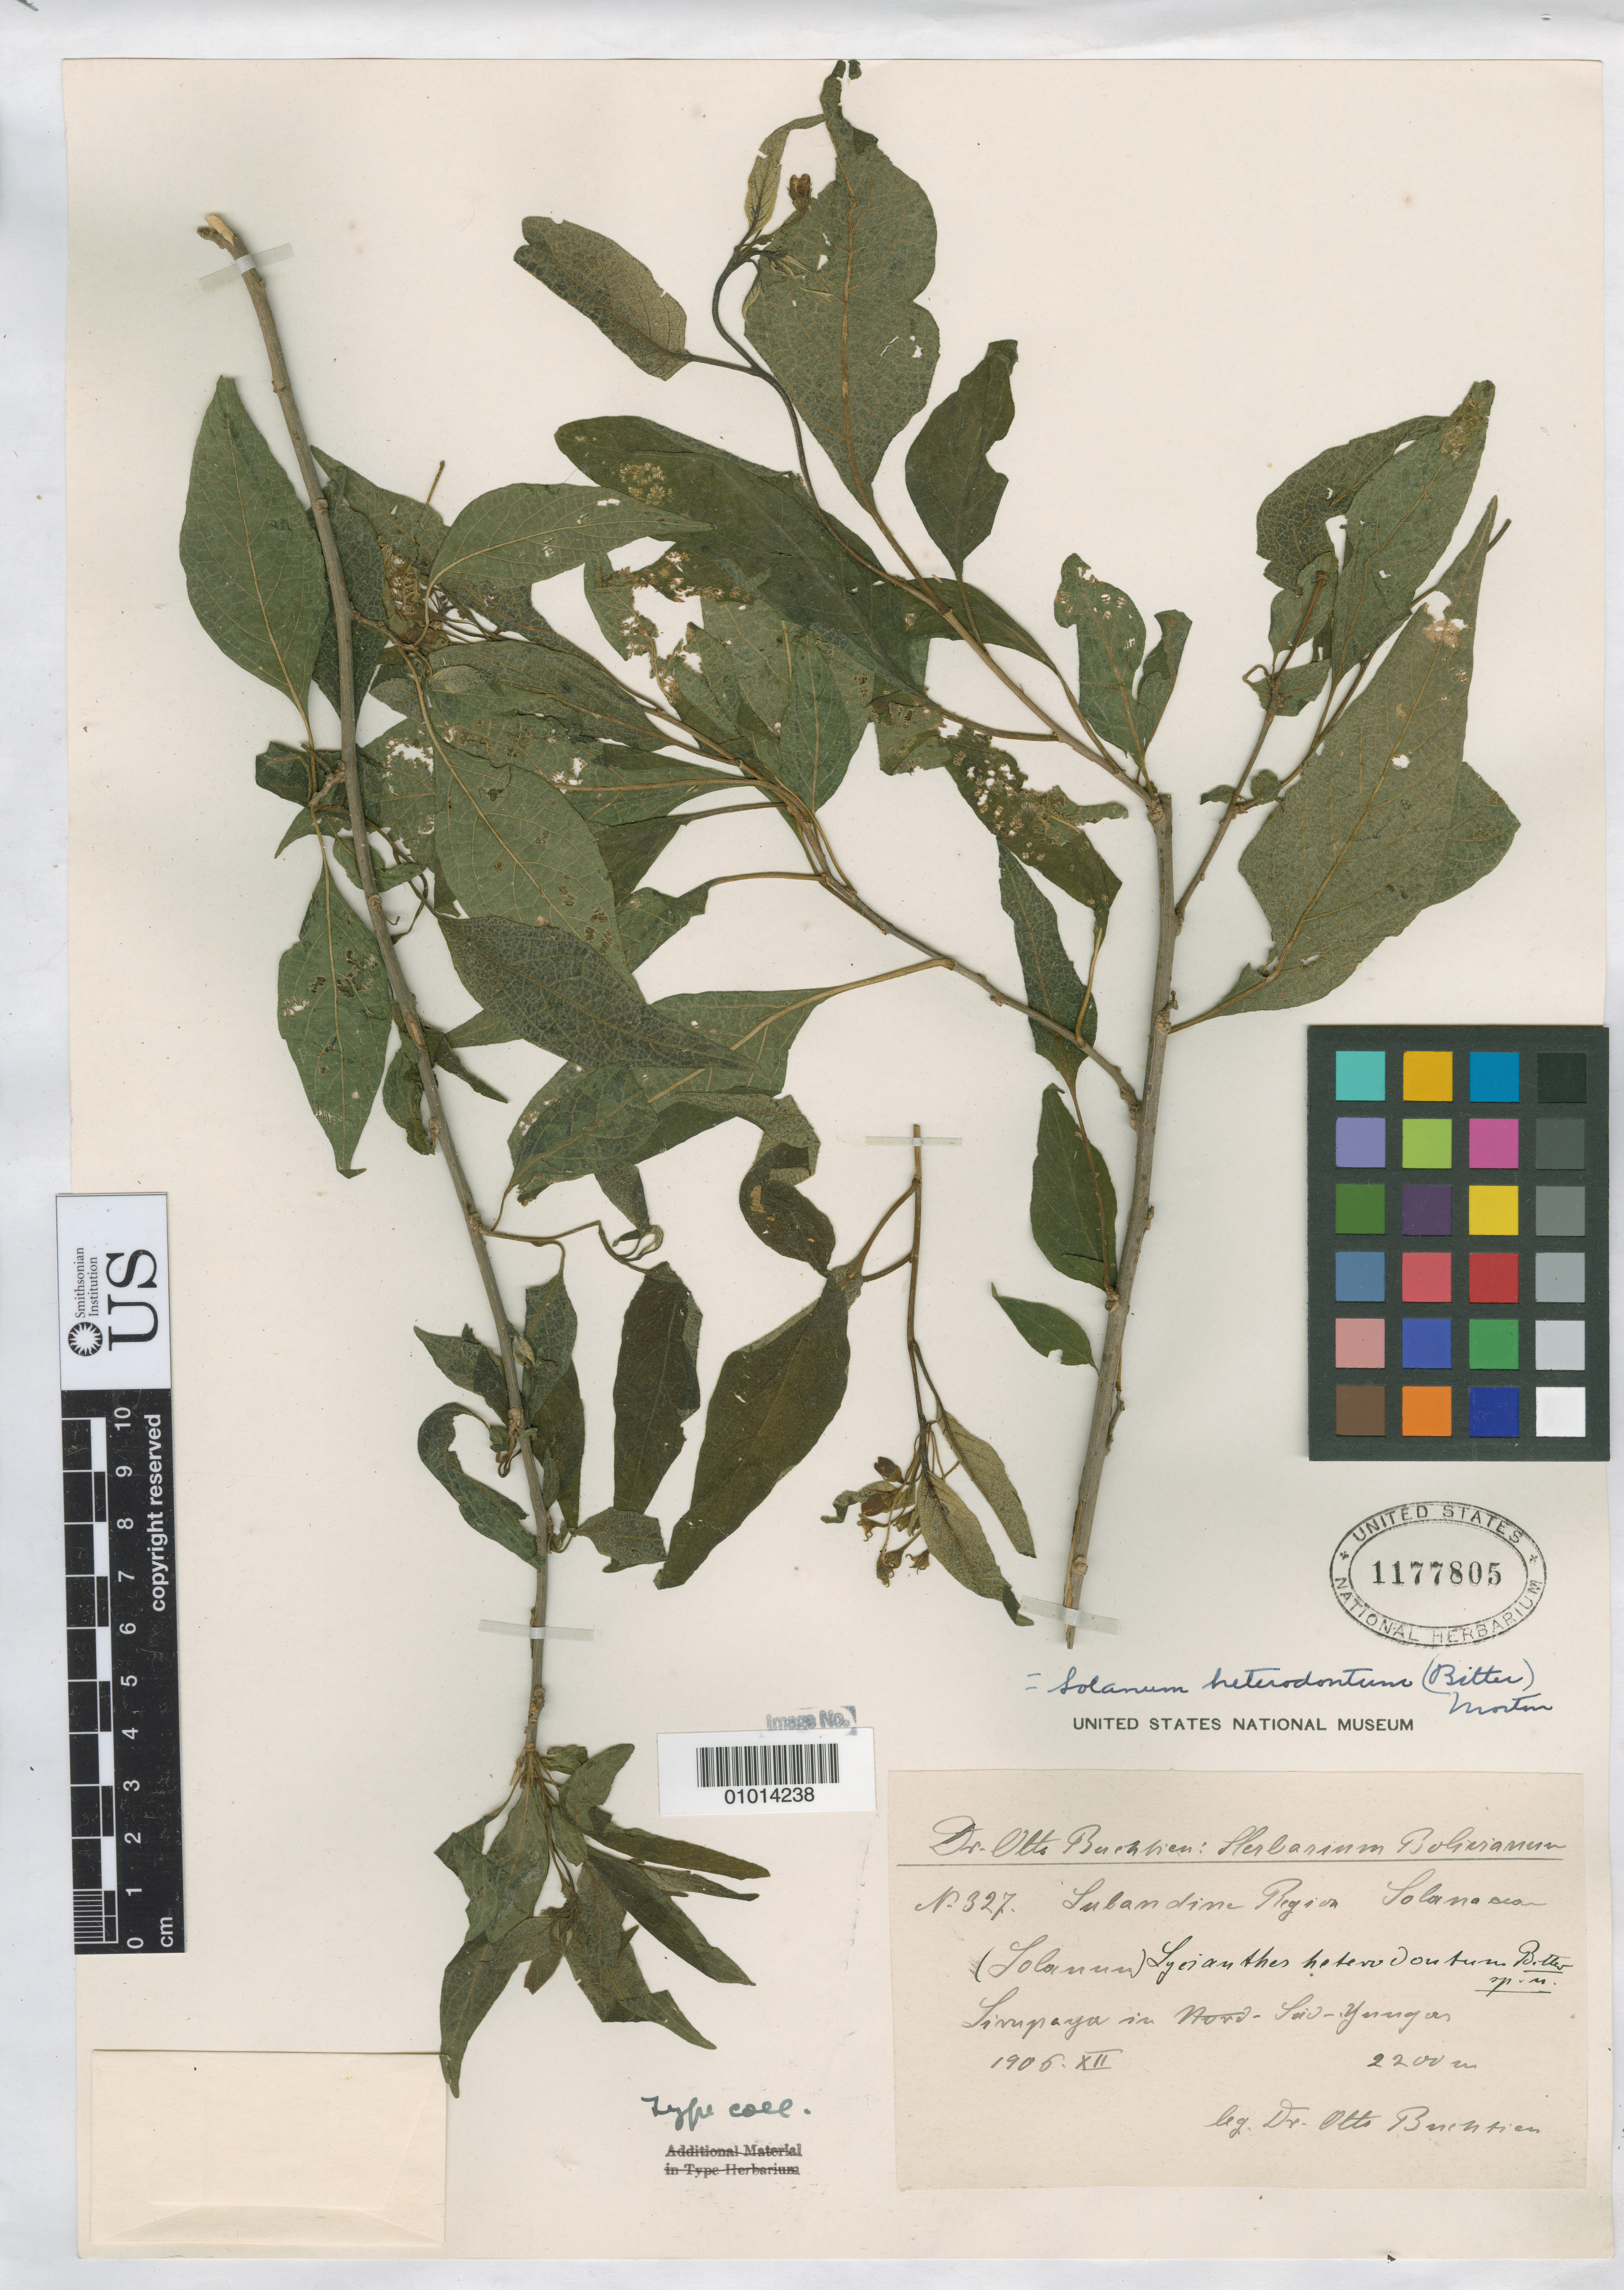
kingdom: Plantae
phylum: Tracheophyta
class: Magnoliopsida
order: Solanales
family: Solanaceae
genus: Lycianthes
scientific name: Lycianthes heterodonta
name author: Bitter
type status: Syntype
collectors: O. Buchtien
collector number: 327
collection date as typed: Dec 1906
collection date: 1906-12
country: Bolivia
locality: Sirupaya in Sud-Yungas.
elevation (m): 2200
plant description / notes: Preprint, Die Gattung Lycianthes 333–334 (1919).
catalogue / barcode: US 1177805